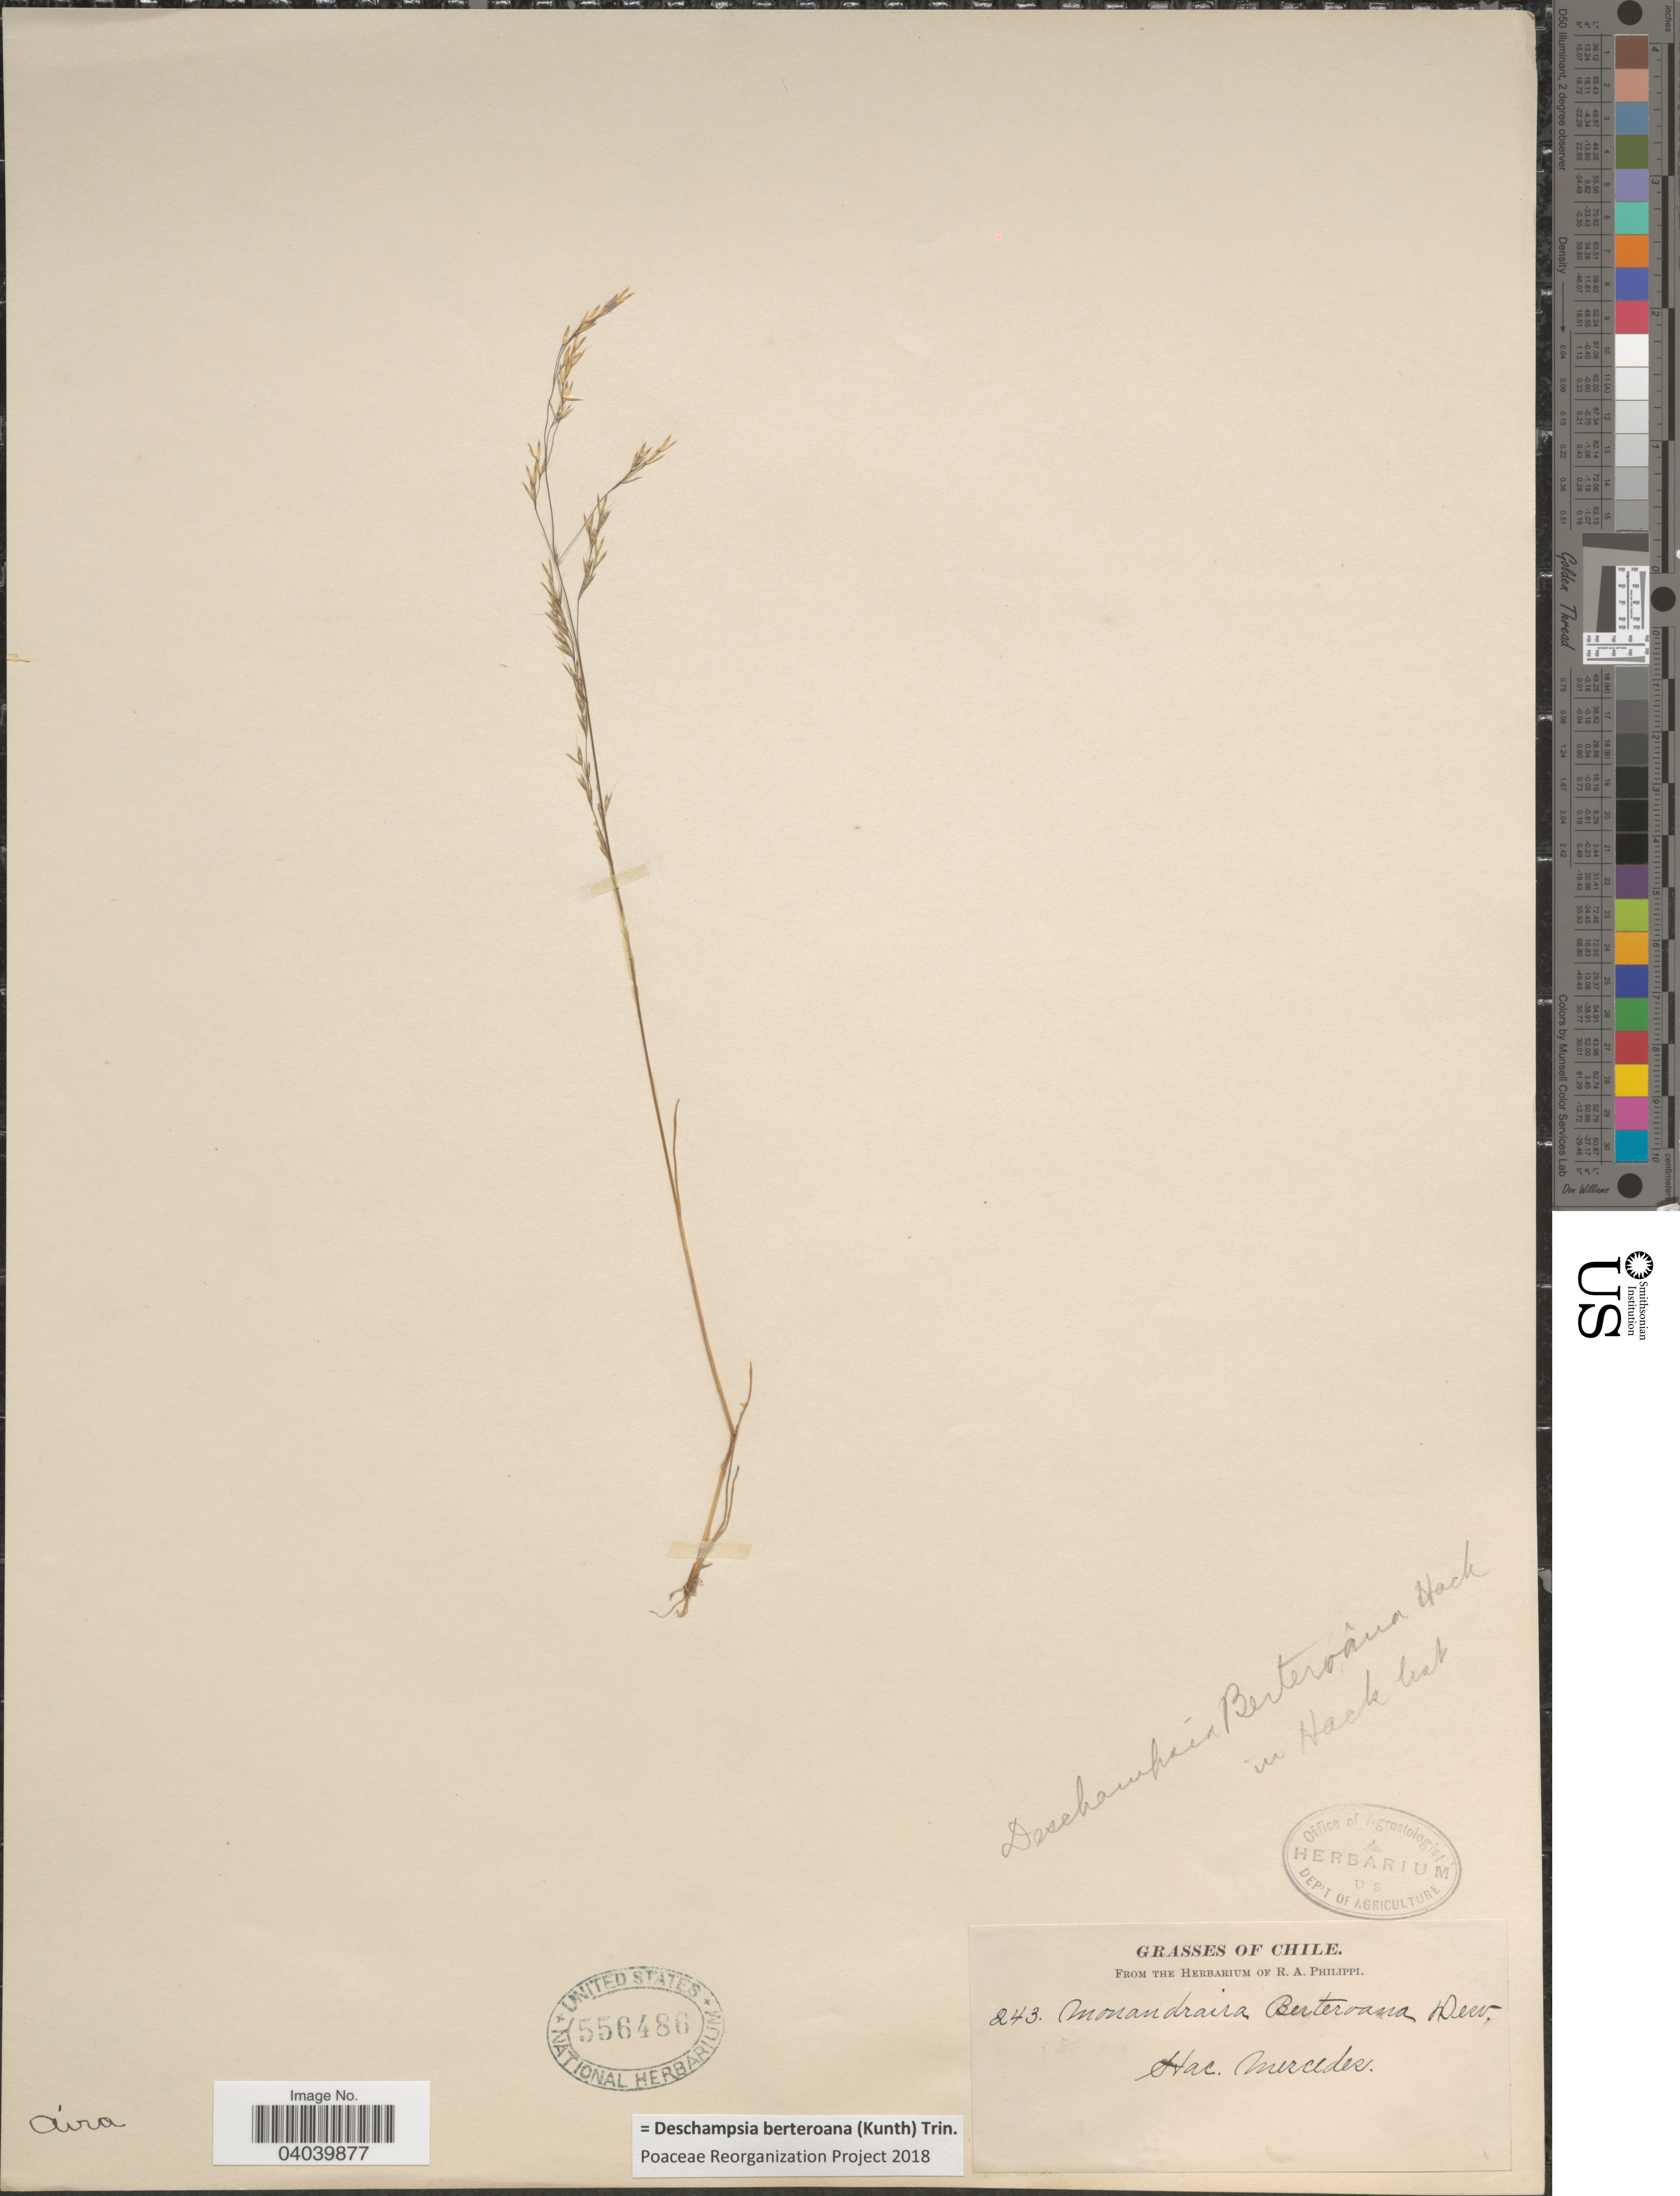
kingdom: Plantae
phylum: Tracheophyta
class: Liliopsida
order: Poales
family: Poaceae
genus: Deschampsia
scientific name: Deschampsia berteroana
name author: (Kunth) Trin.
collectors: ex. herb. R.A. Philippi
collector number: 243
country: Chile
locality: Hac. Mercedes.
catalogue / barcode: US 556486